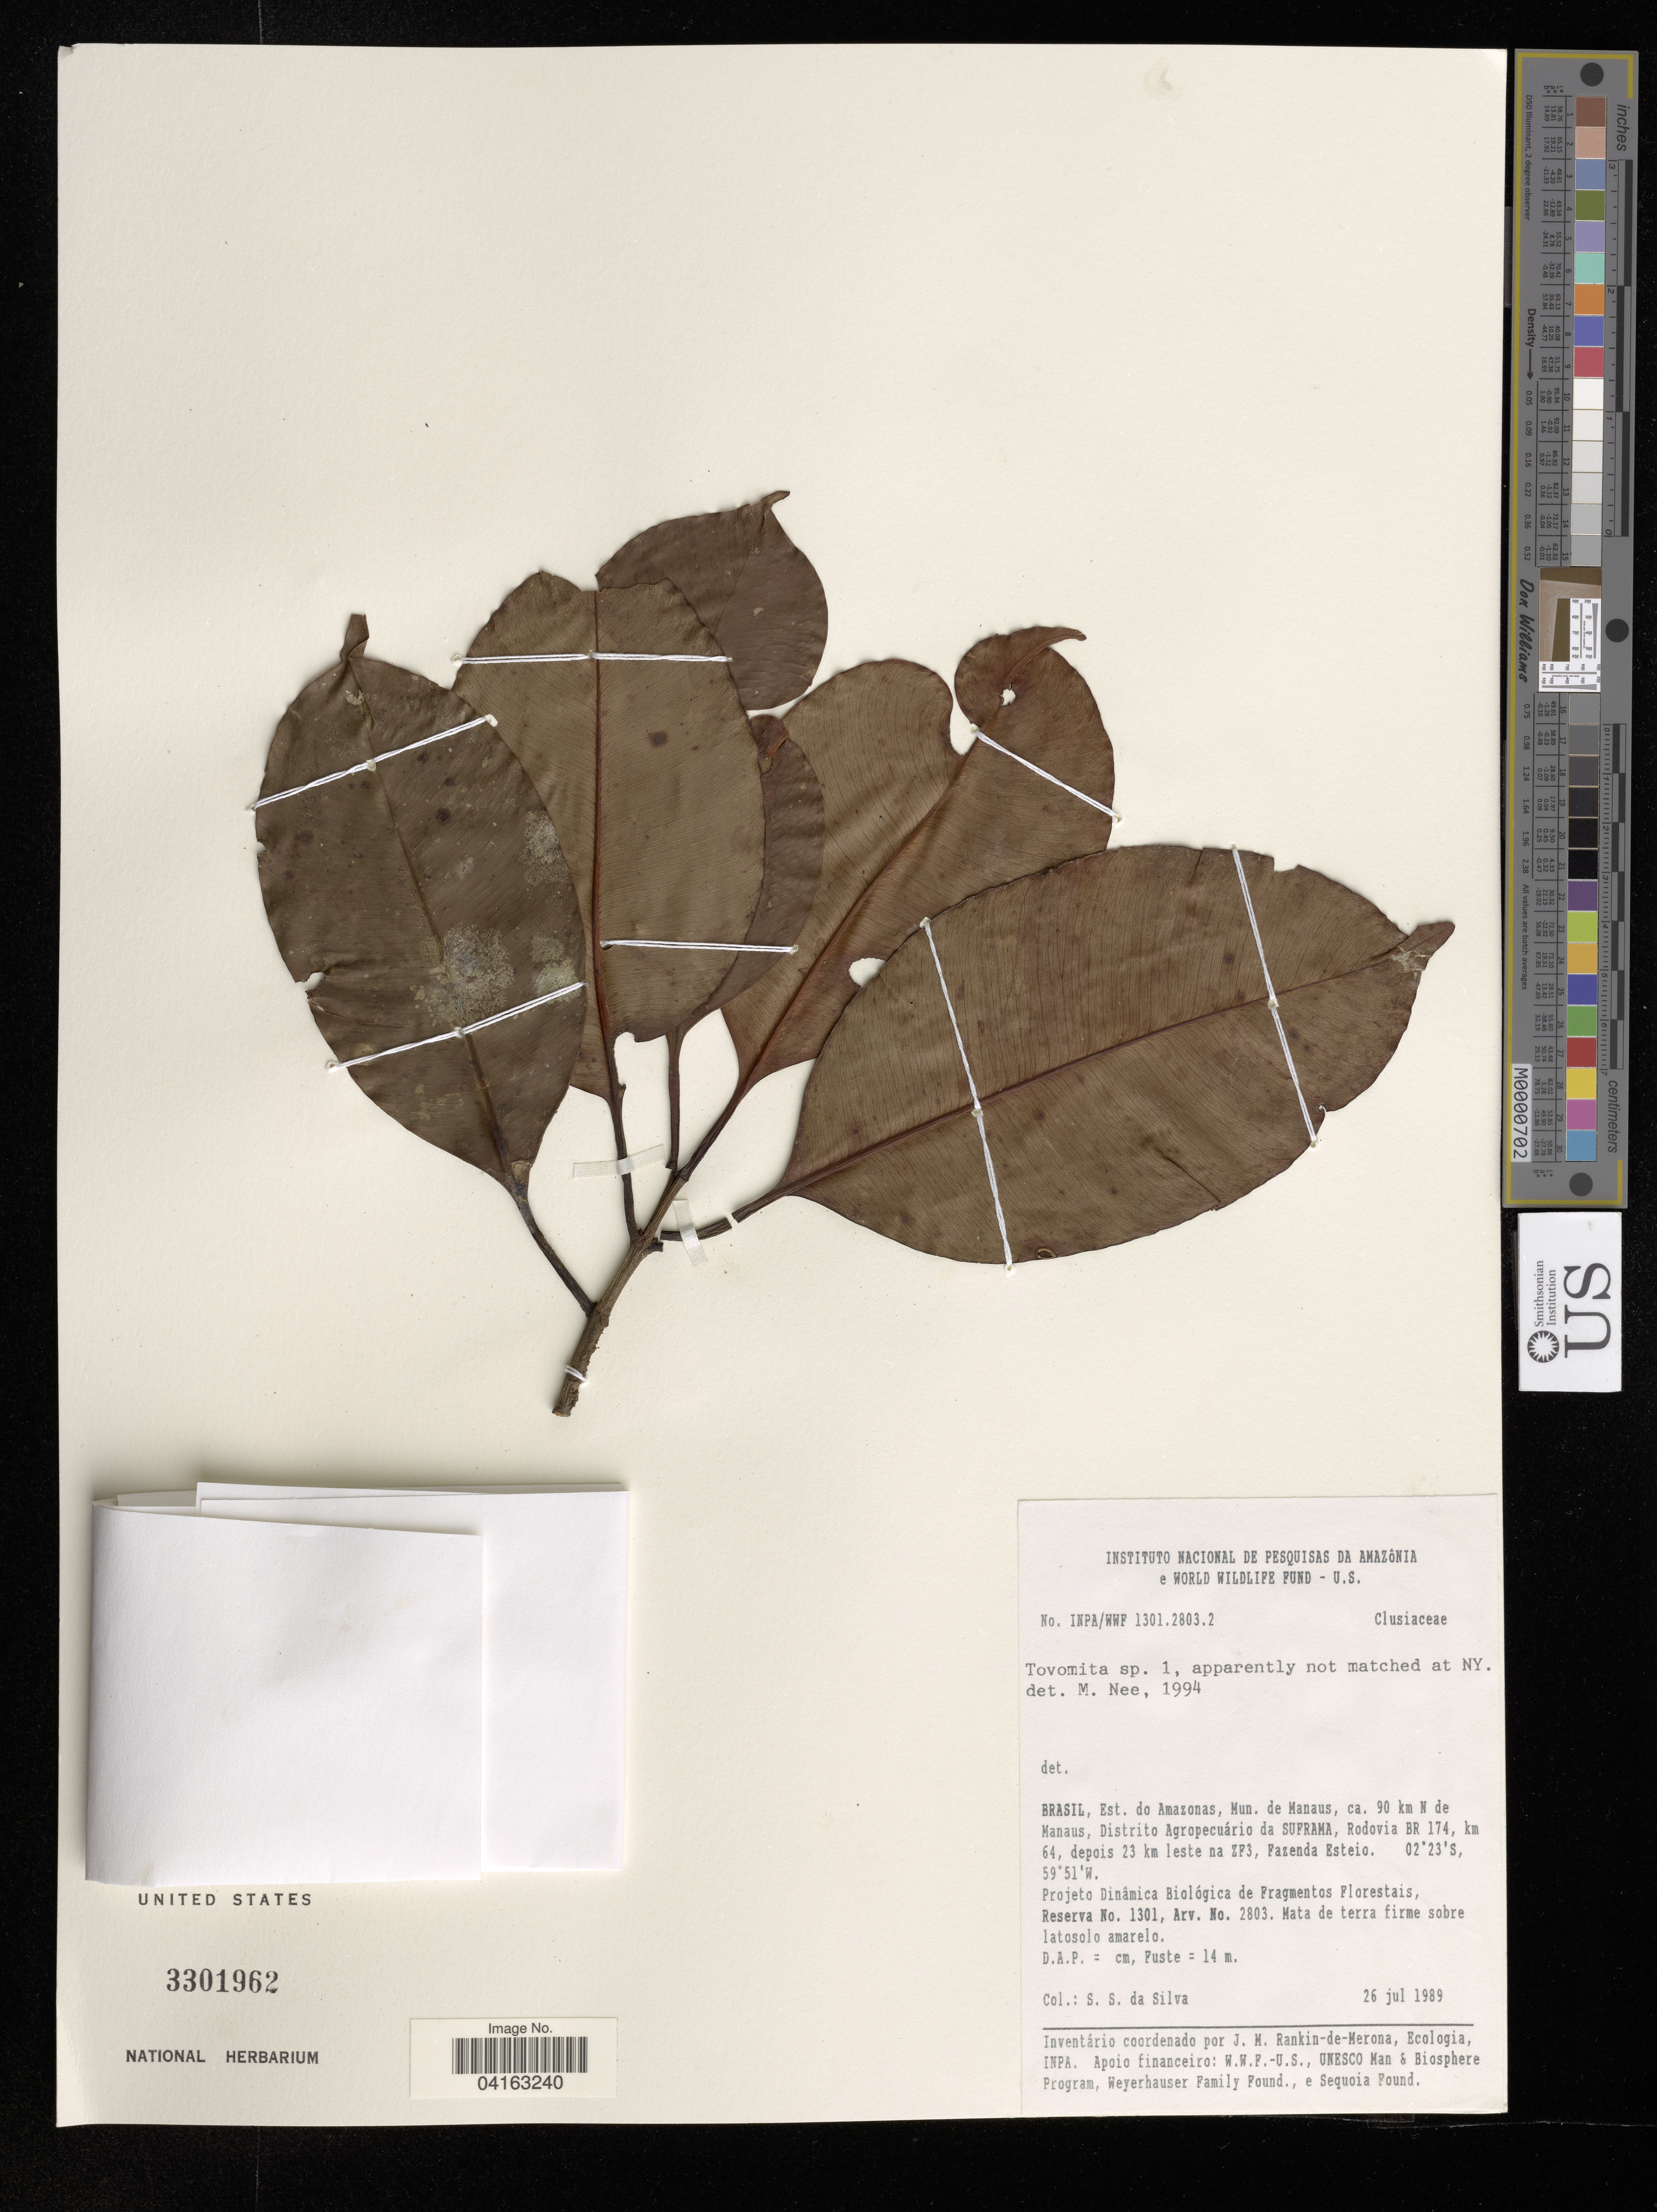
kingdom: Plantae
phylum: Tracheophyta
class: Magnoliopsida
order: Malpighiales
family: Clusiaceae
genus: Tovomita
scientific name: Tovomita sp. 1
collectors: S. S. da Silva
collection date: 1989-07-26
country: Brazil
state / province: Amazonas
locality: Mun. de Manaus, ca. 90 km N de Manaus, Distrito Agropecuário de Suframa, Rodovia BR 174, km 64, depois 23 km leste na ZF3, Fazenda Esteio.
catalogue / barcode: US 3301962